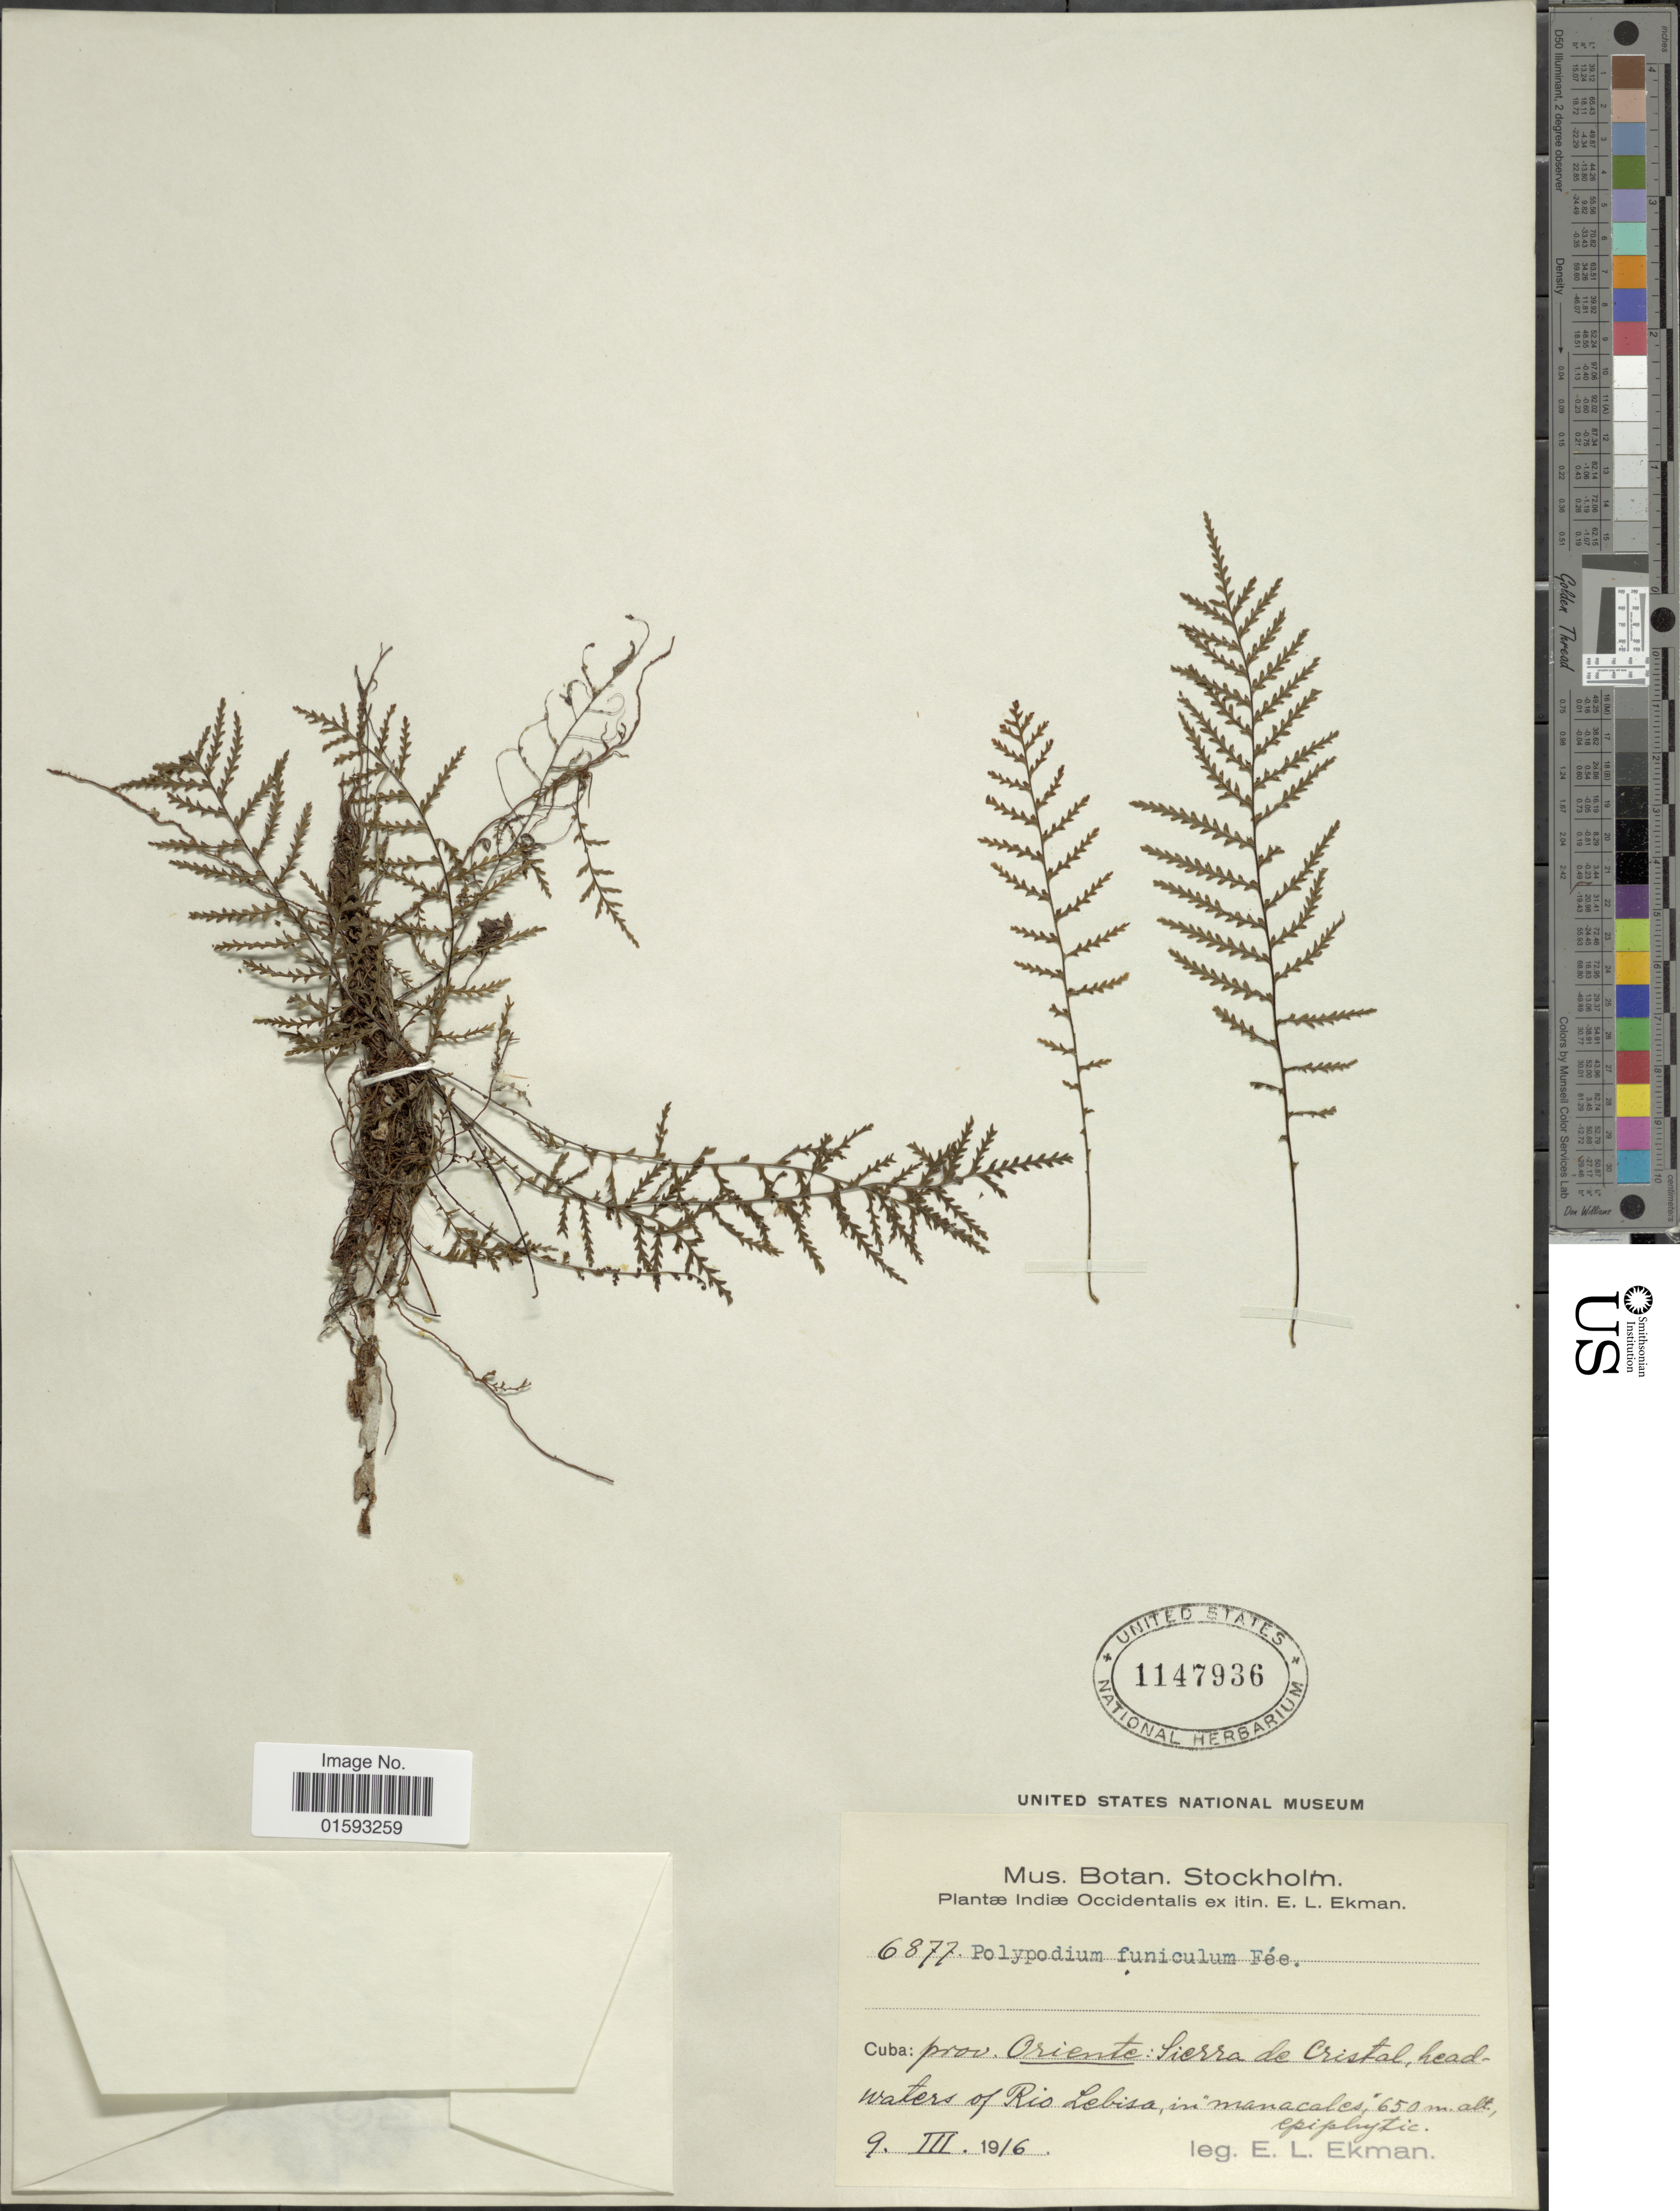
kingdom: Plantae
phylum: Tracheophyta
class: Polypodiopsida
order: Polypodiales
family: Polypodiaceae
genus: Pecluma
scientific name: Pecluma funicula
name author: (Fée) M.G. Price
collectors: E. L. Ekman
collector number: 6877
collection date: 1916-03-09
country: Cuba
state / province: Oriente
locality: Sierra de Cristal, headwaters of Rio Lebisa, in manacales epiphytic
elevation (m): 650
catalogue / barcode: US 1147936